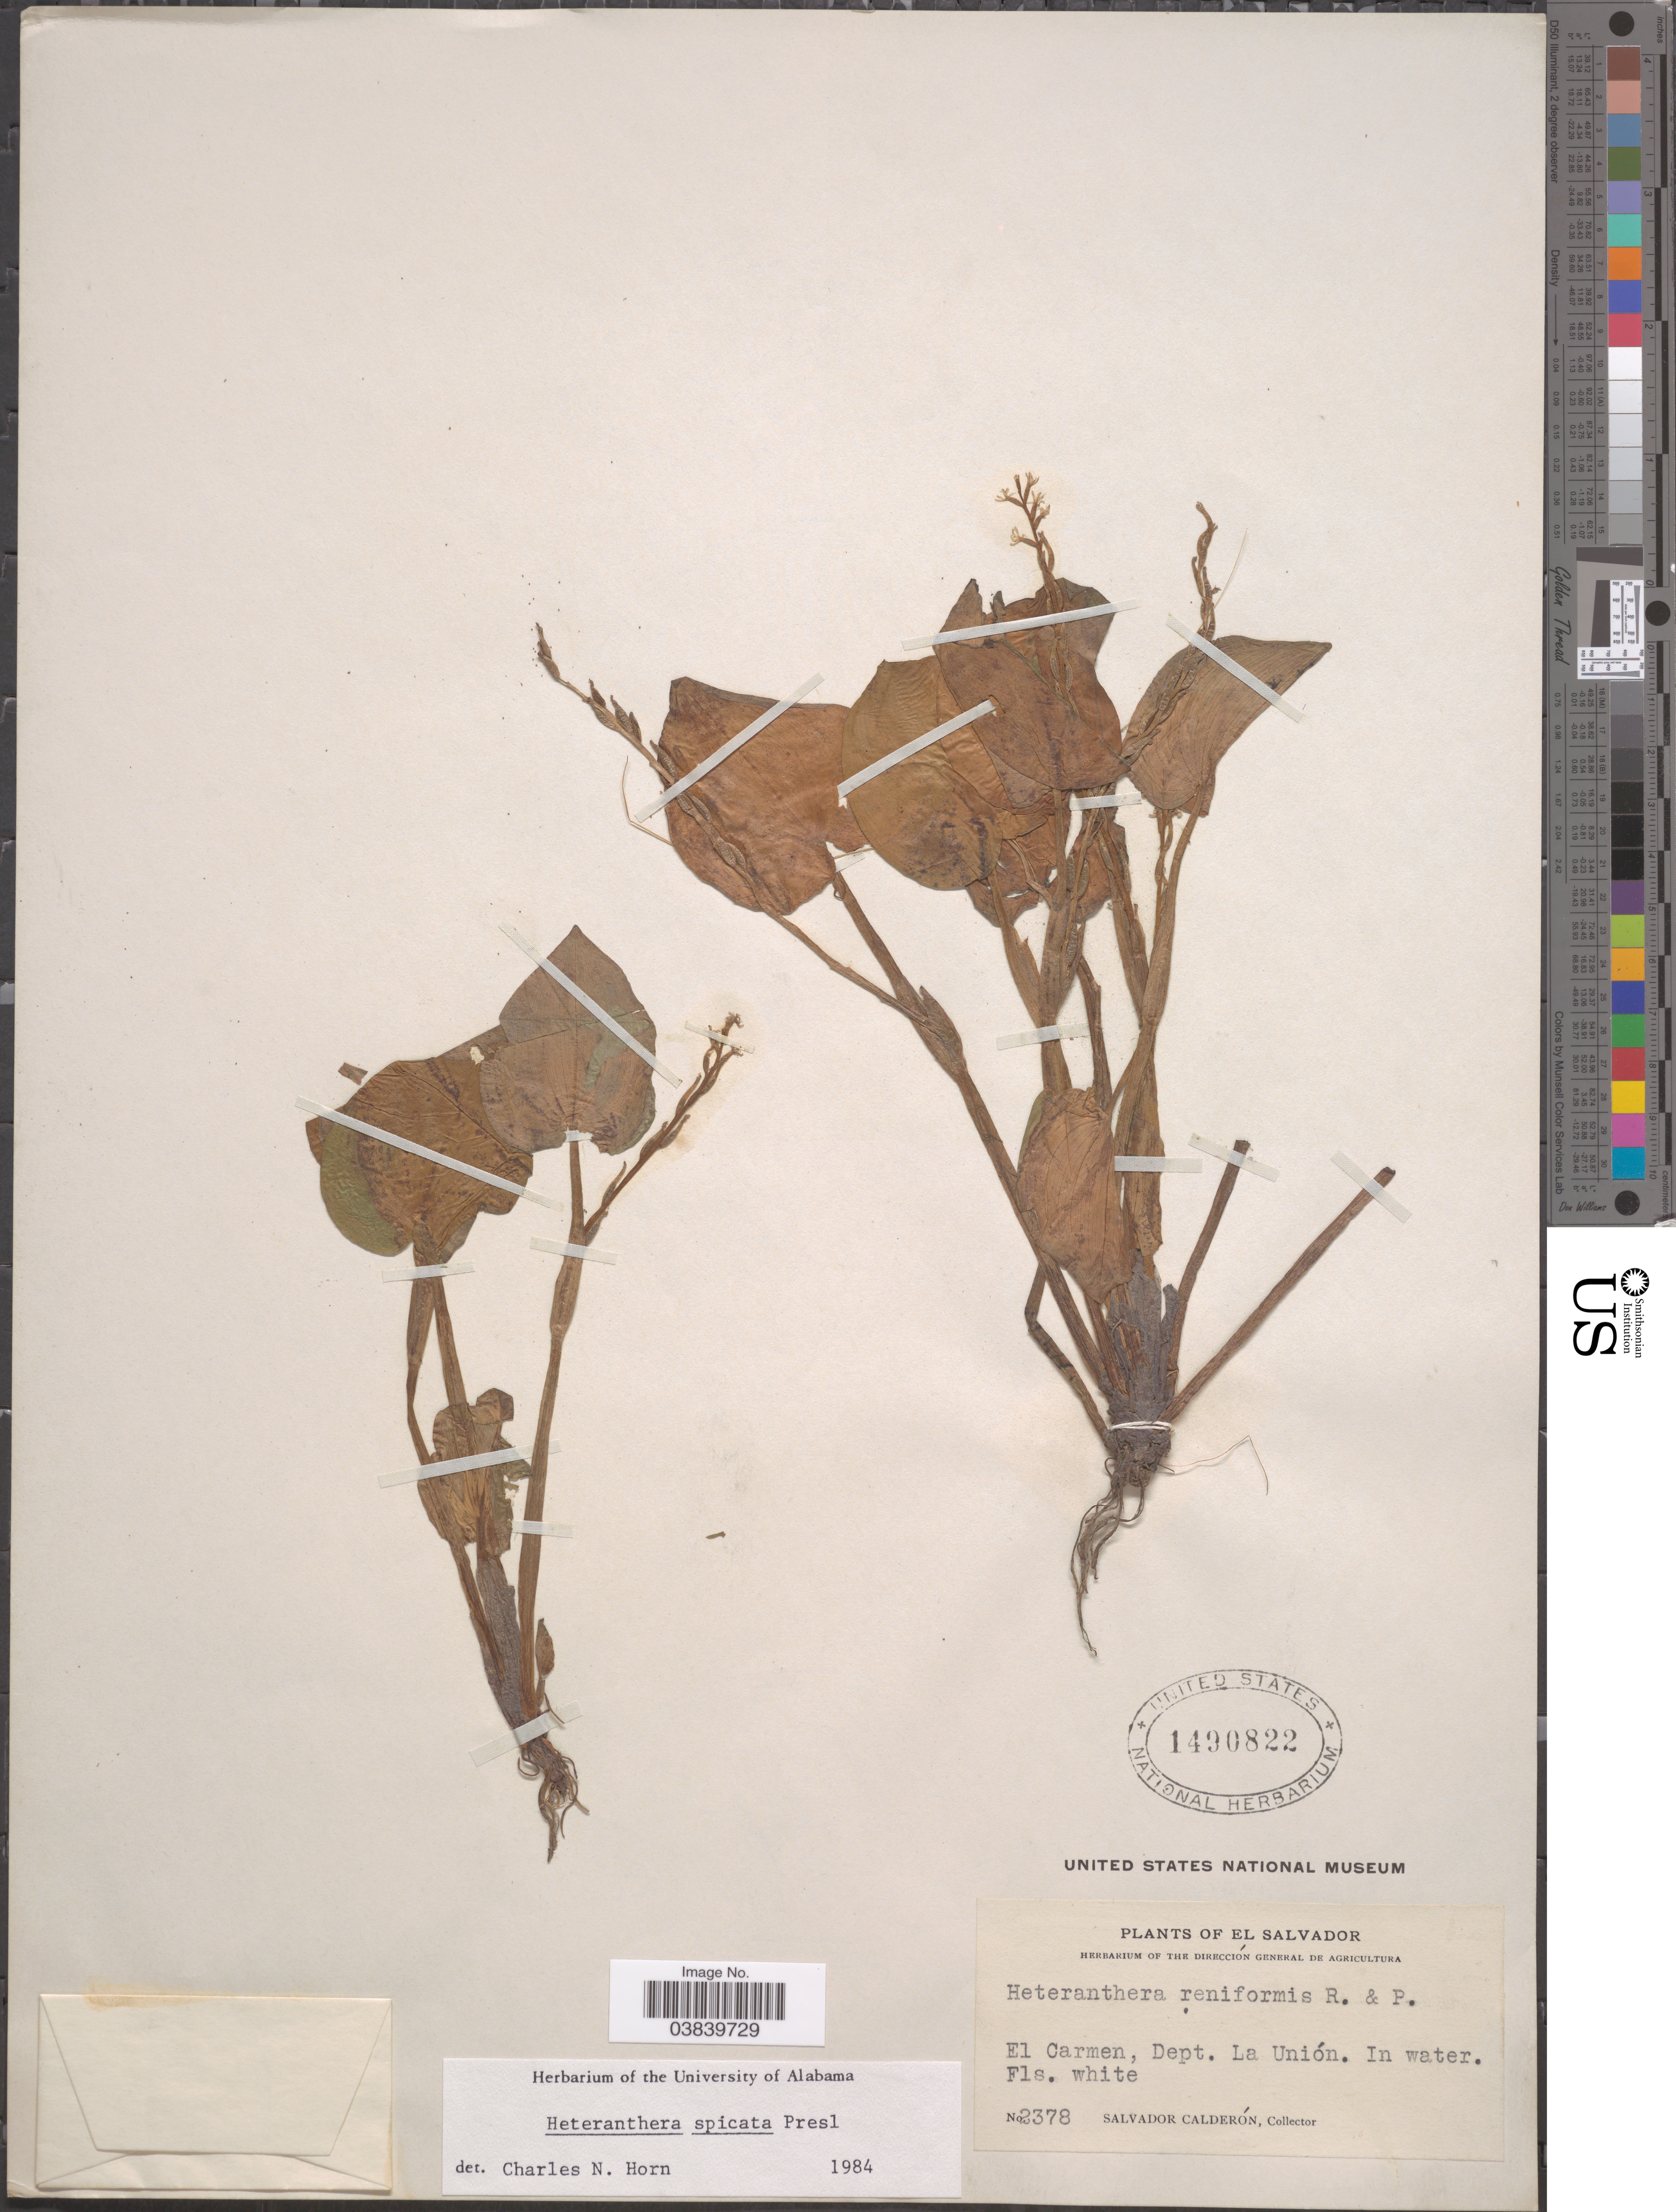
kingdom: Plantae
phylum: Tracheophyta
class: Liliopsida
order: Commelinales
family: Pontederiaceae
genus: Heteranthera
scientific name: Heteranthera spicata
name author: C. Presl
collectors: S. Calderón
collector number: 2378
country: El Salvador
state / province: La Union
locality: El Carmen, Dept. La Unión. In water.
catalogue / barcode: US 1490822